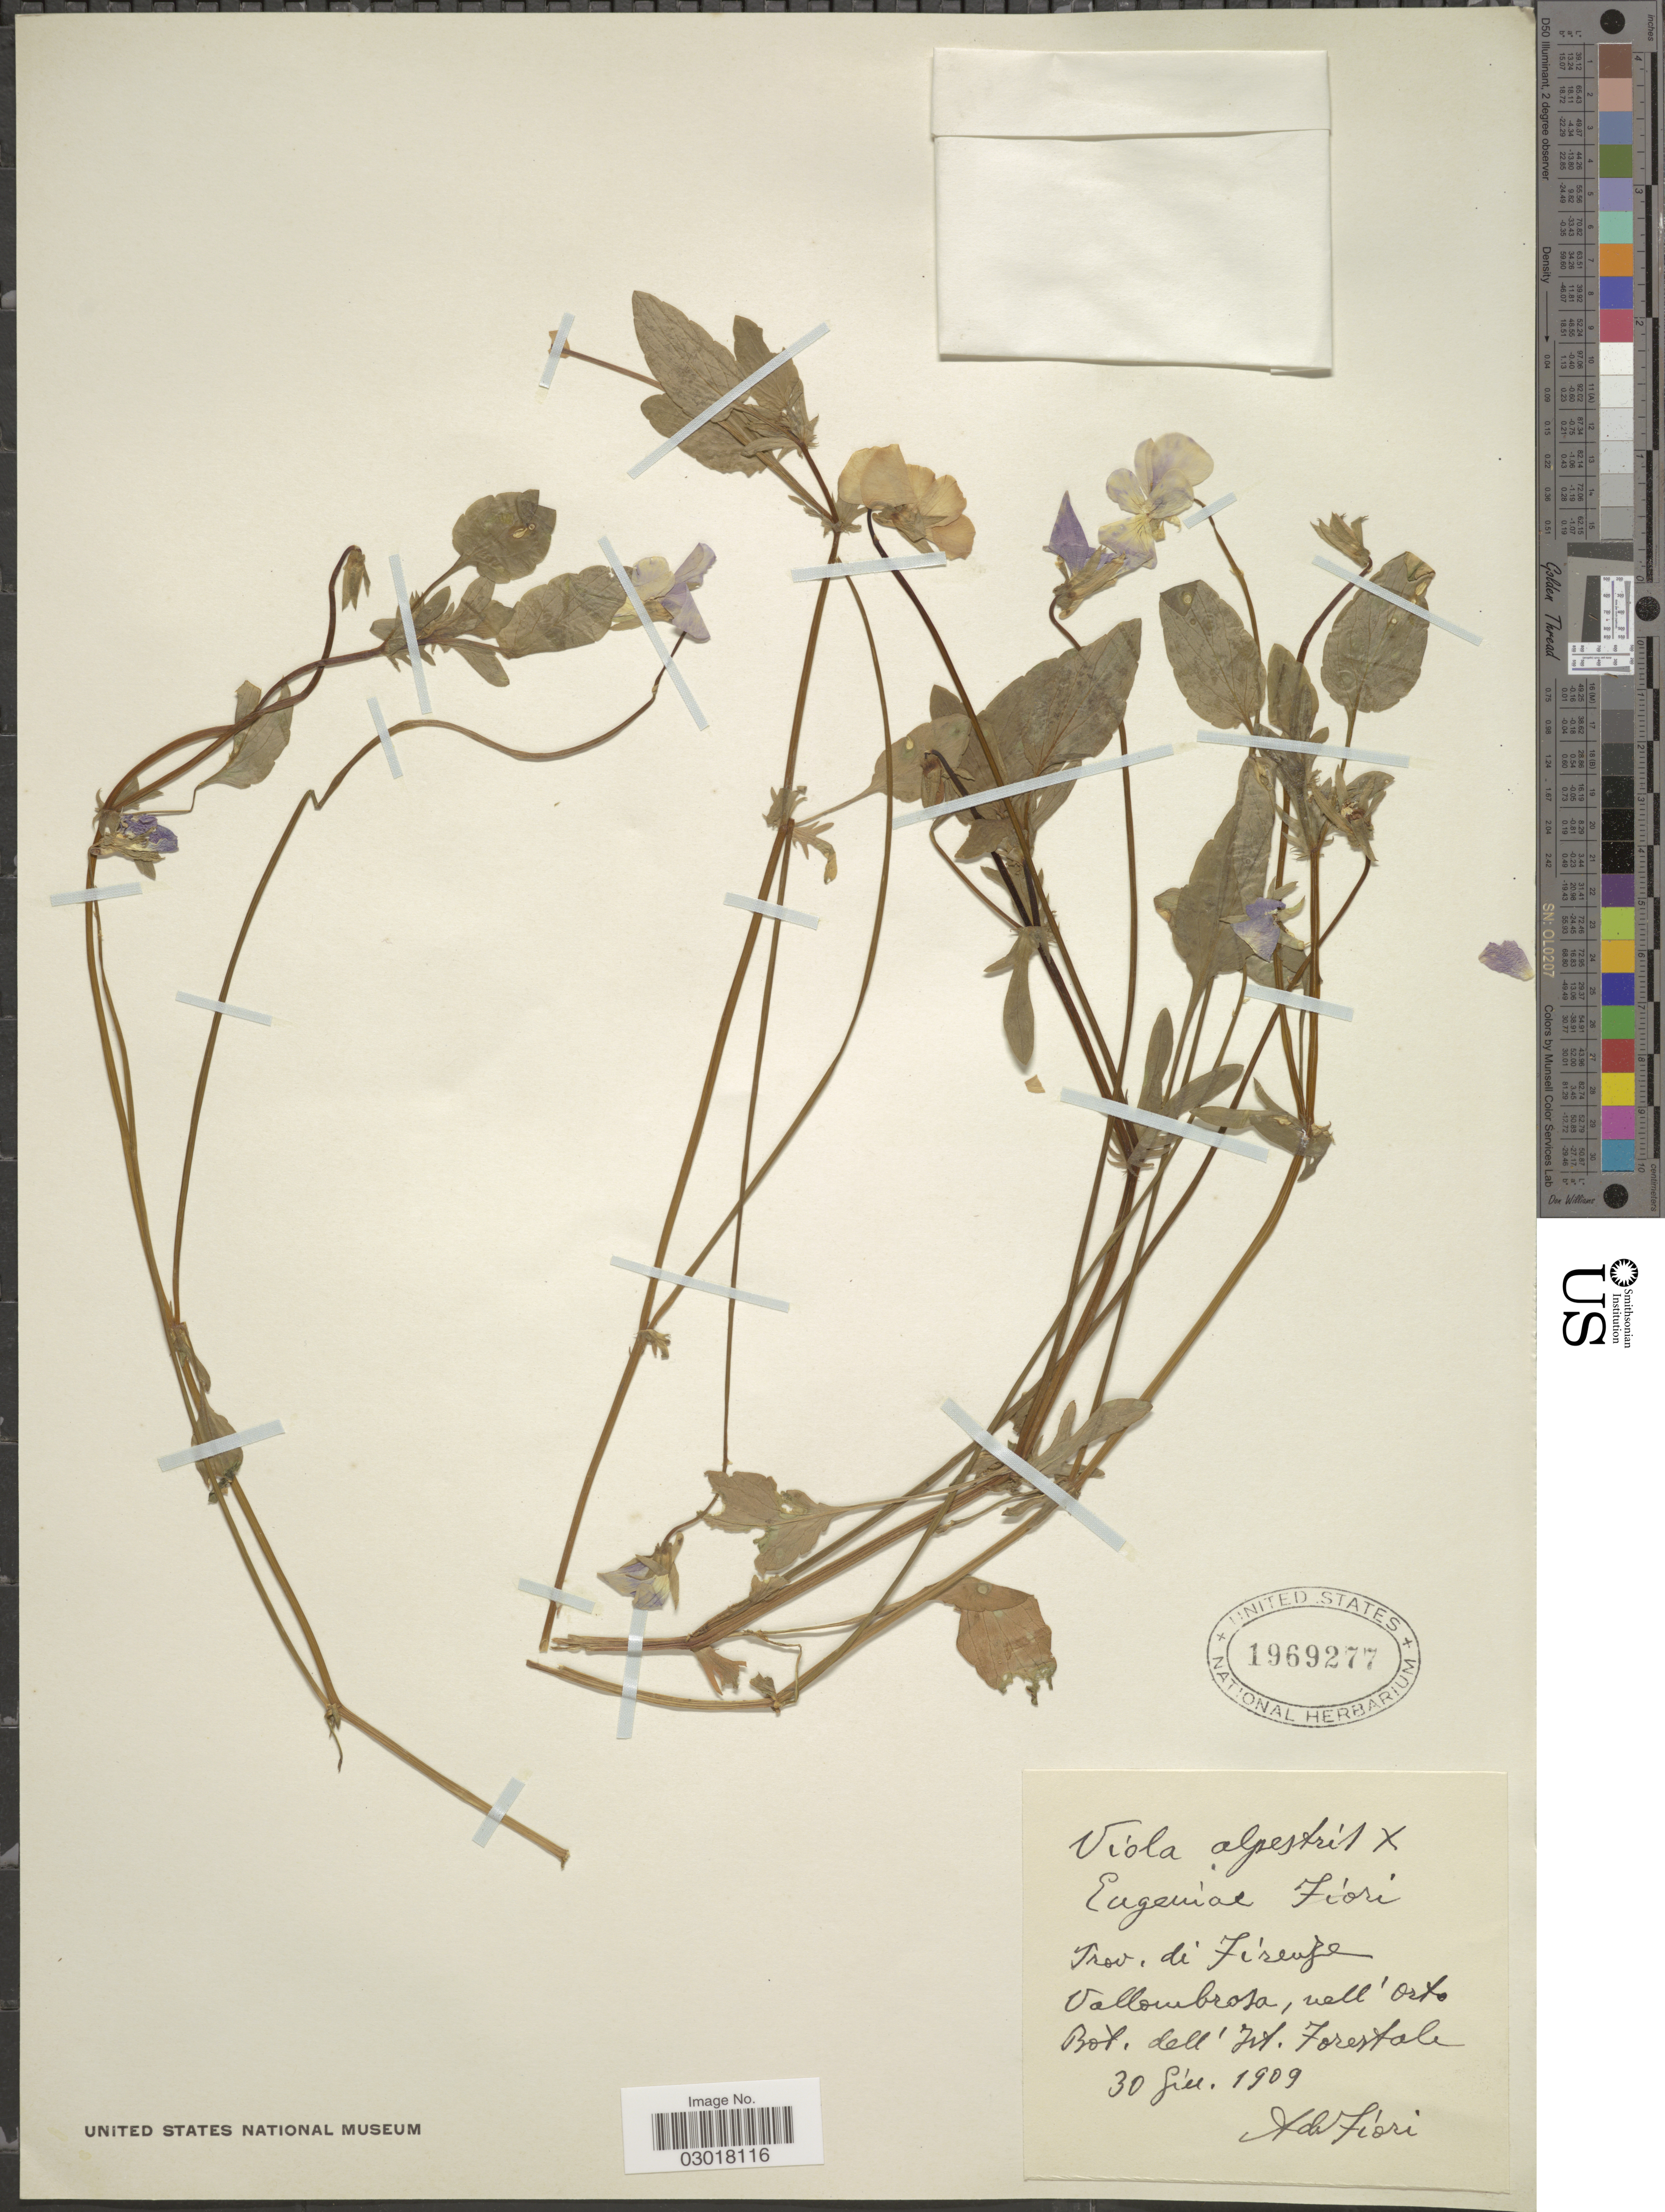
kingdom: Plantae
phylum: Tracheophyta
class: Magnoliopsida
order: Malpighiales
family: Violaceae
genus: Viola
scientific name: Viola alpestris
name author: Jord.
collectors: A. Fiori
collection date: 1909-07-30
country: Italy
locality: Prov. di Firenze Vallombrosa, uel 'Orto Bot dell Int Forestale.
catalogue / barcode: US 1969277